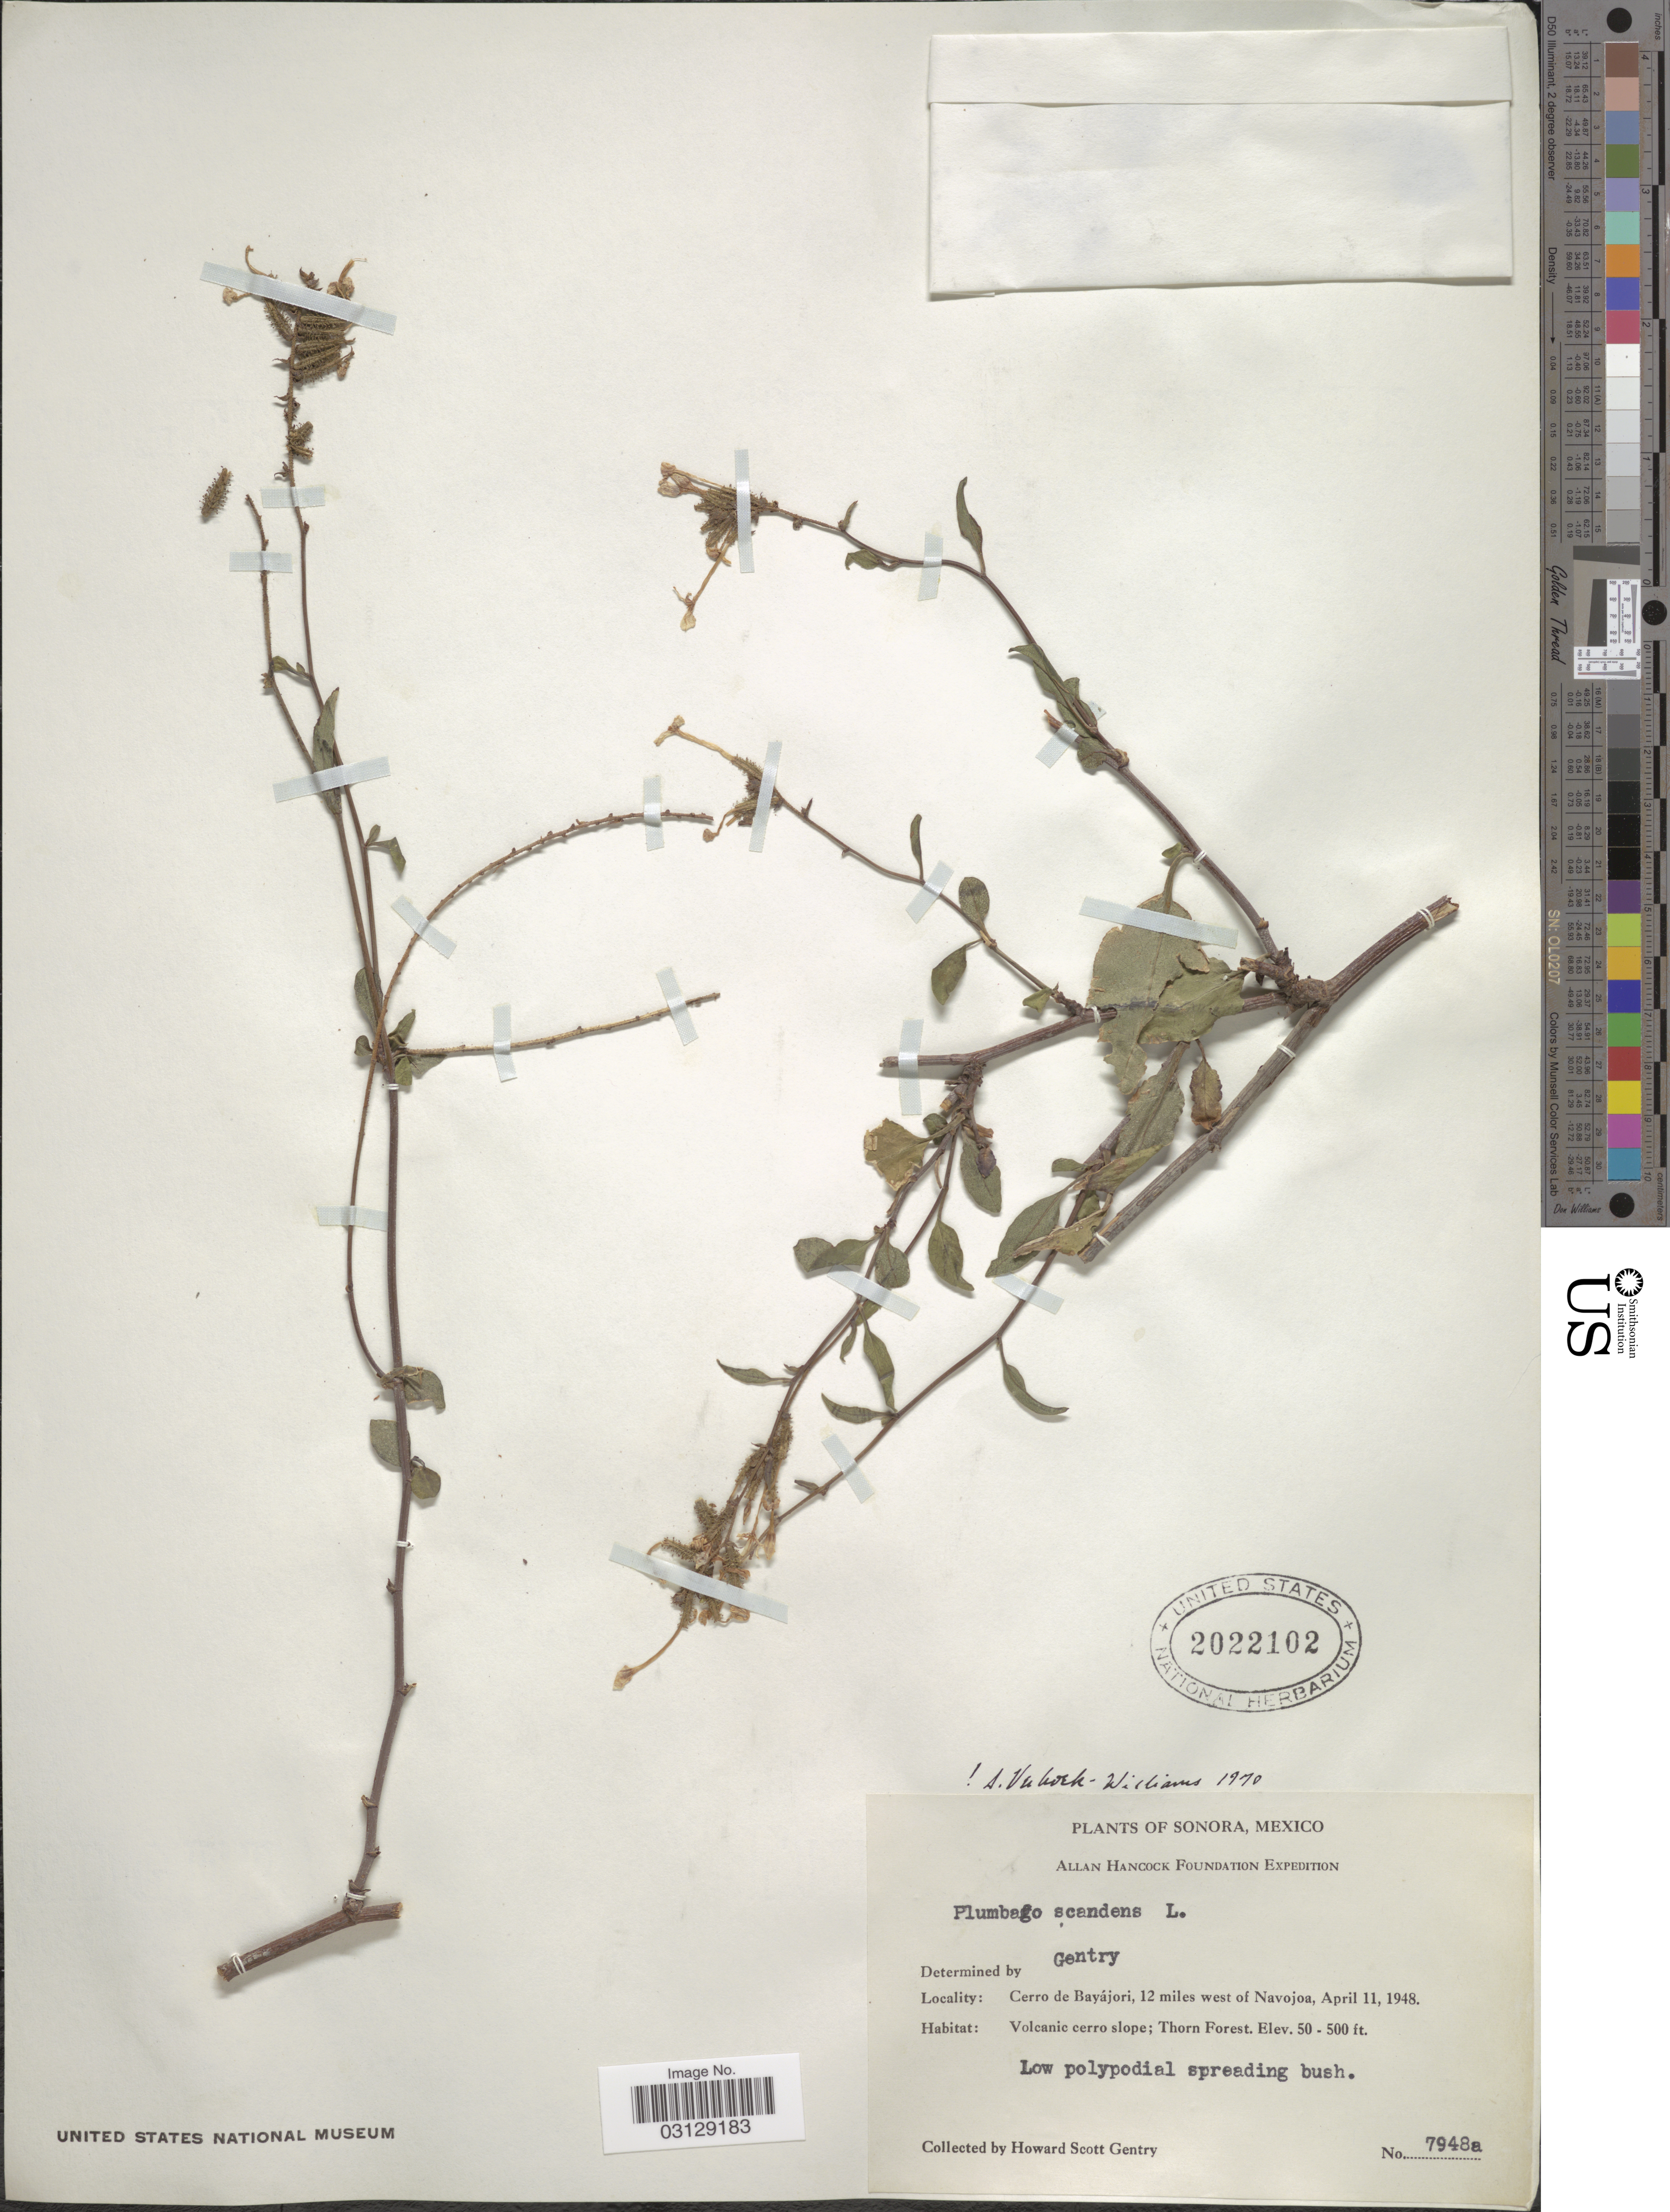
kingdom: Plantae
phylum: Tracheophyta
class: Magnoliopsida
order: Caryophyllales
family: Plumbaginaceae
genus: Plumbago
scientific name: Plumbago scandens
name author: L.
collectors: H. S. Gentry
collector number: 7948a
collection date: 1948-04-11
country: Mexico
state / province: Sonora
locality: Cerro de Bayájori, 12 miles west of Navojoa. Volcanic cerro slope; Thorn Forest.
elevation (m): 15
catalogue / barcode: US 2022102